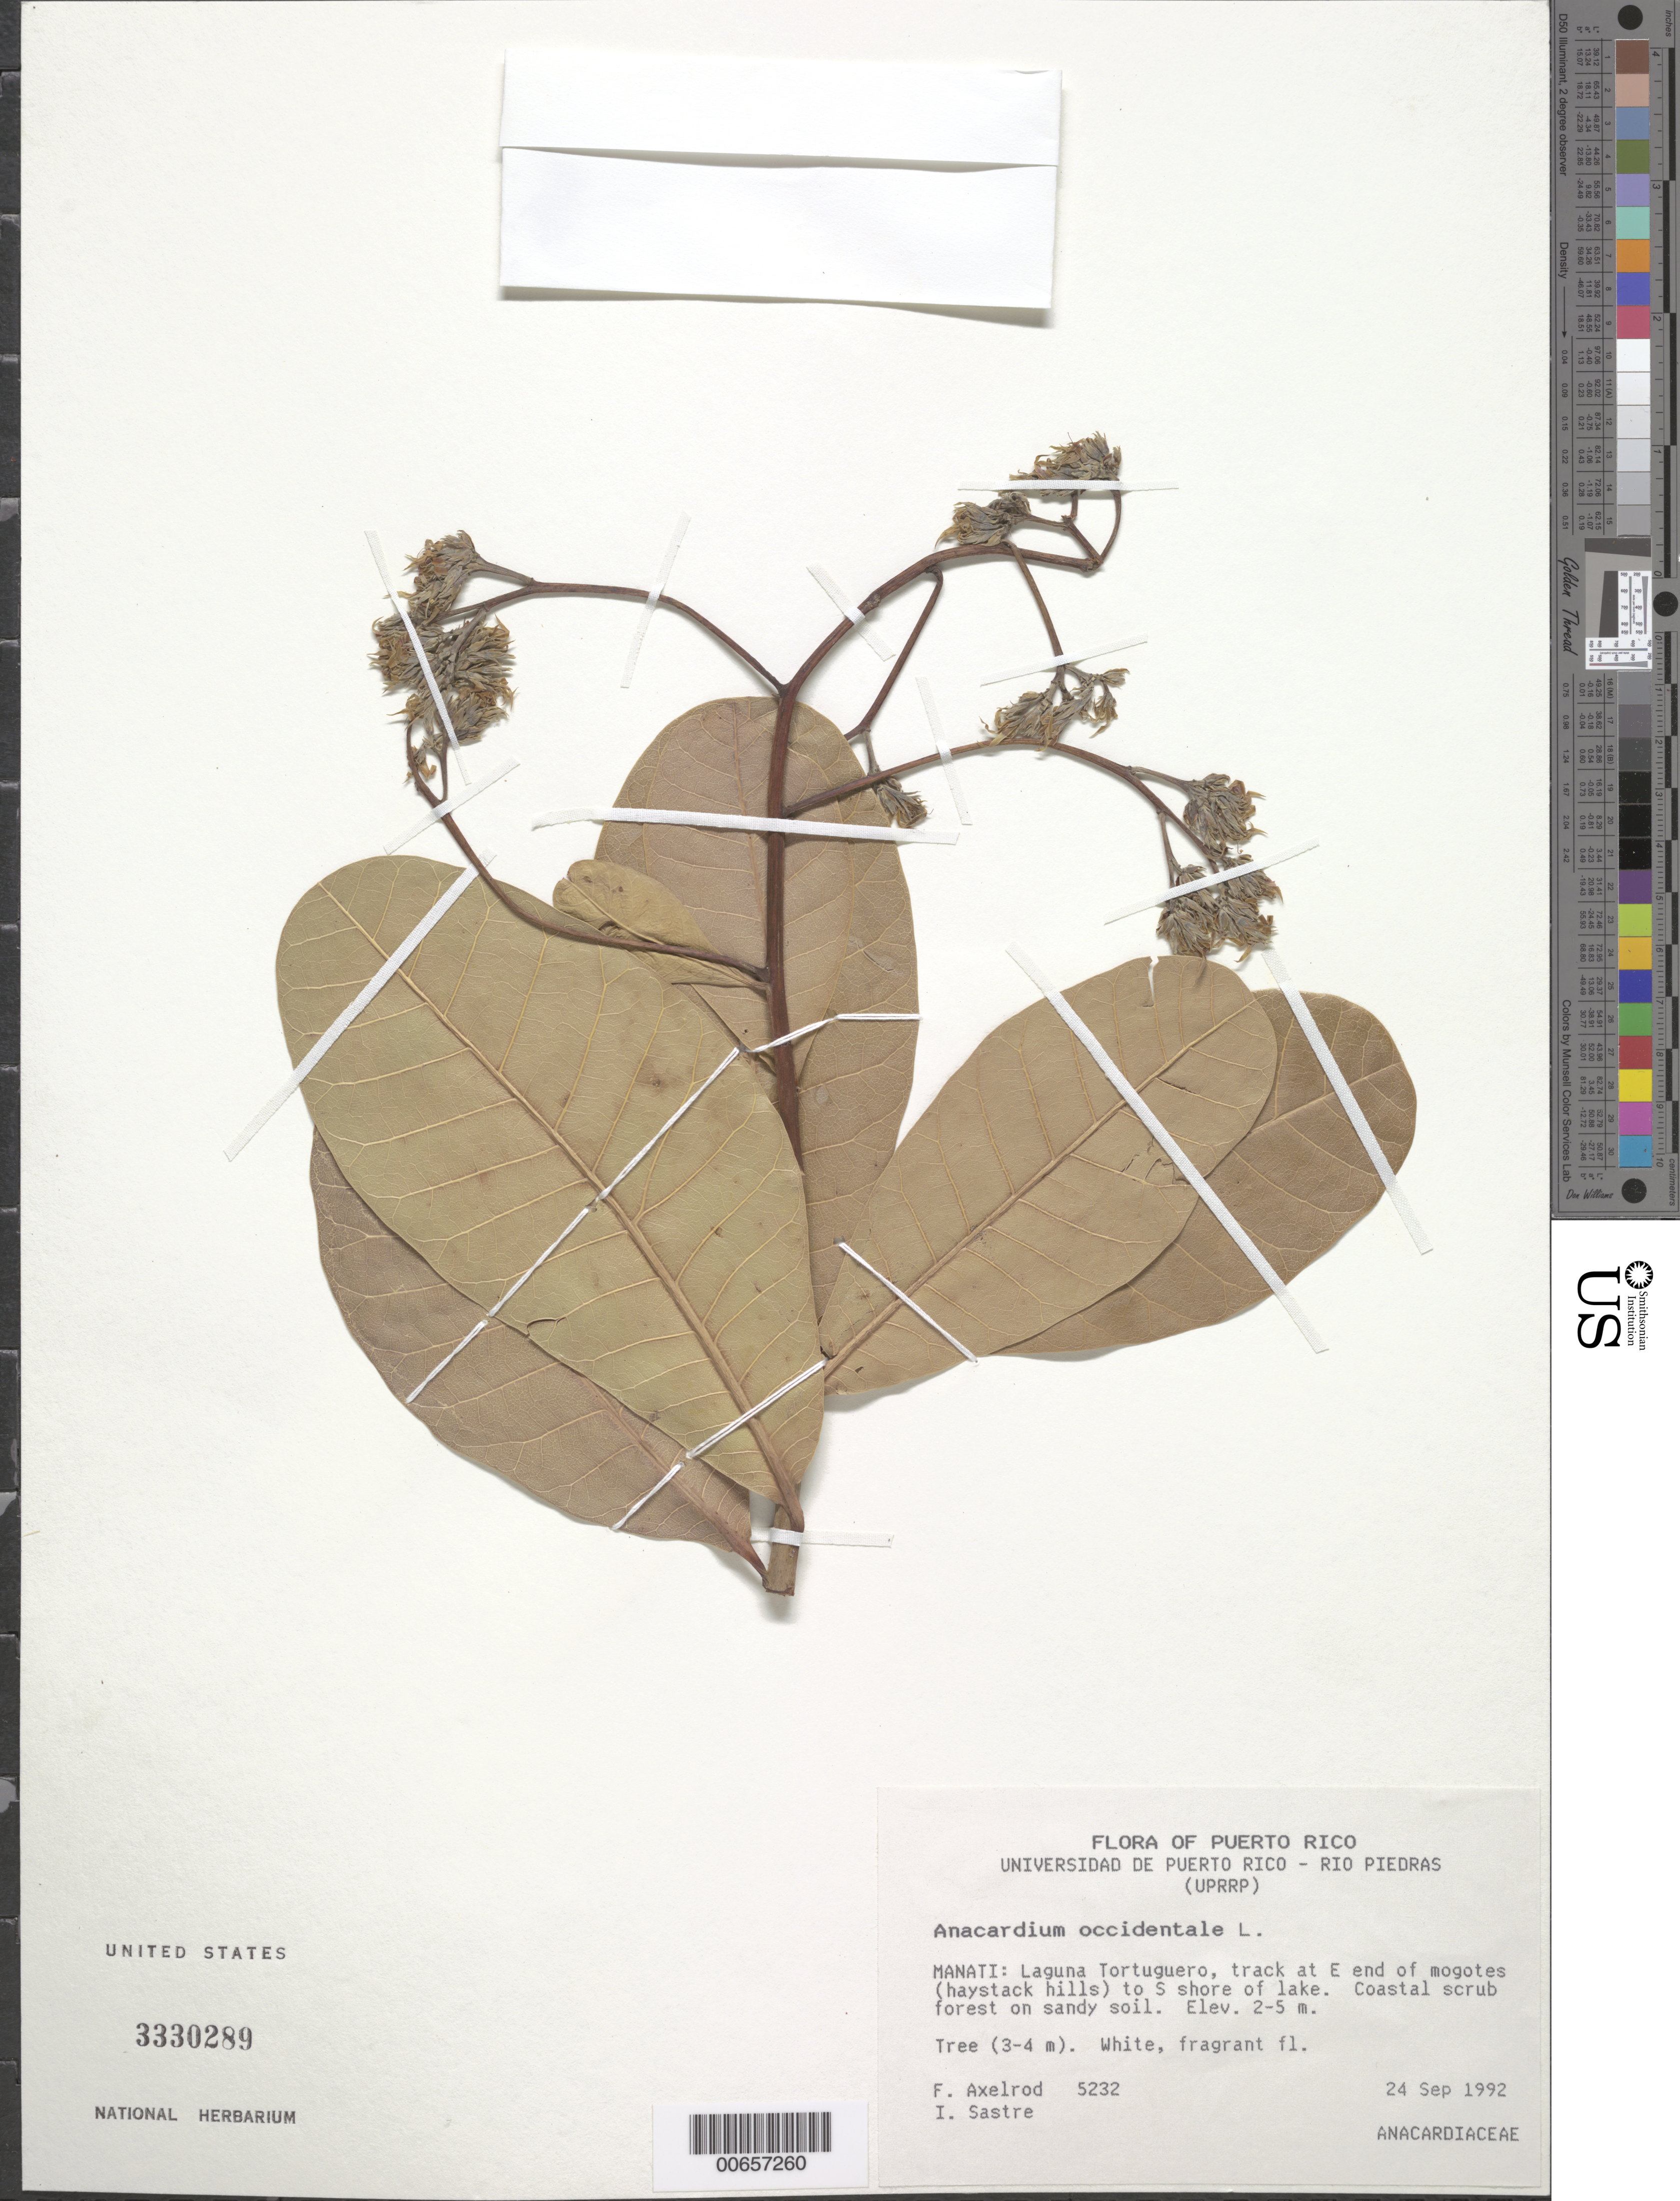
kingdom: Plantae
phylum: Tracheophyta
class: Magnoliopsida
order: Sapindales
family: Anacardiaceae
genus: Anacardium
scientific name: Anacardium occidentale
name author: L.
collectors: F. S. Axelrod & I. Sastre-de Jesús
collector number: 5232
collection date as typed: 24 Sep 1992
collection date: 1992-09-24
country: Puerto Rico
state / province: Manatí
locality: Manati: Laguna Tortuguero, track at E end of mogotes (haystack hills) to S shore of lake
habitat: Sandy soil, coastal scrub forest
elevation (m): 2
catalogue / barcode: US 3330289